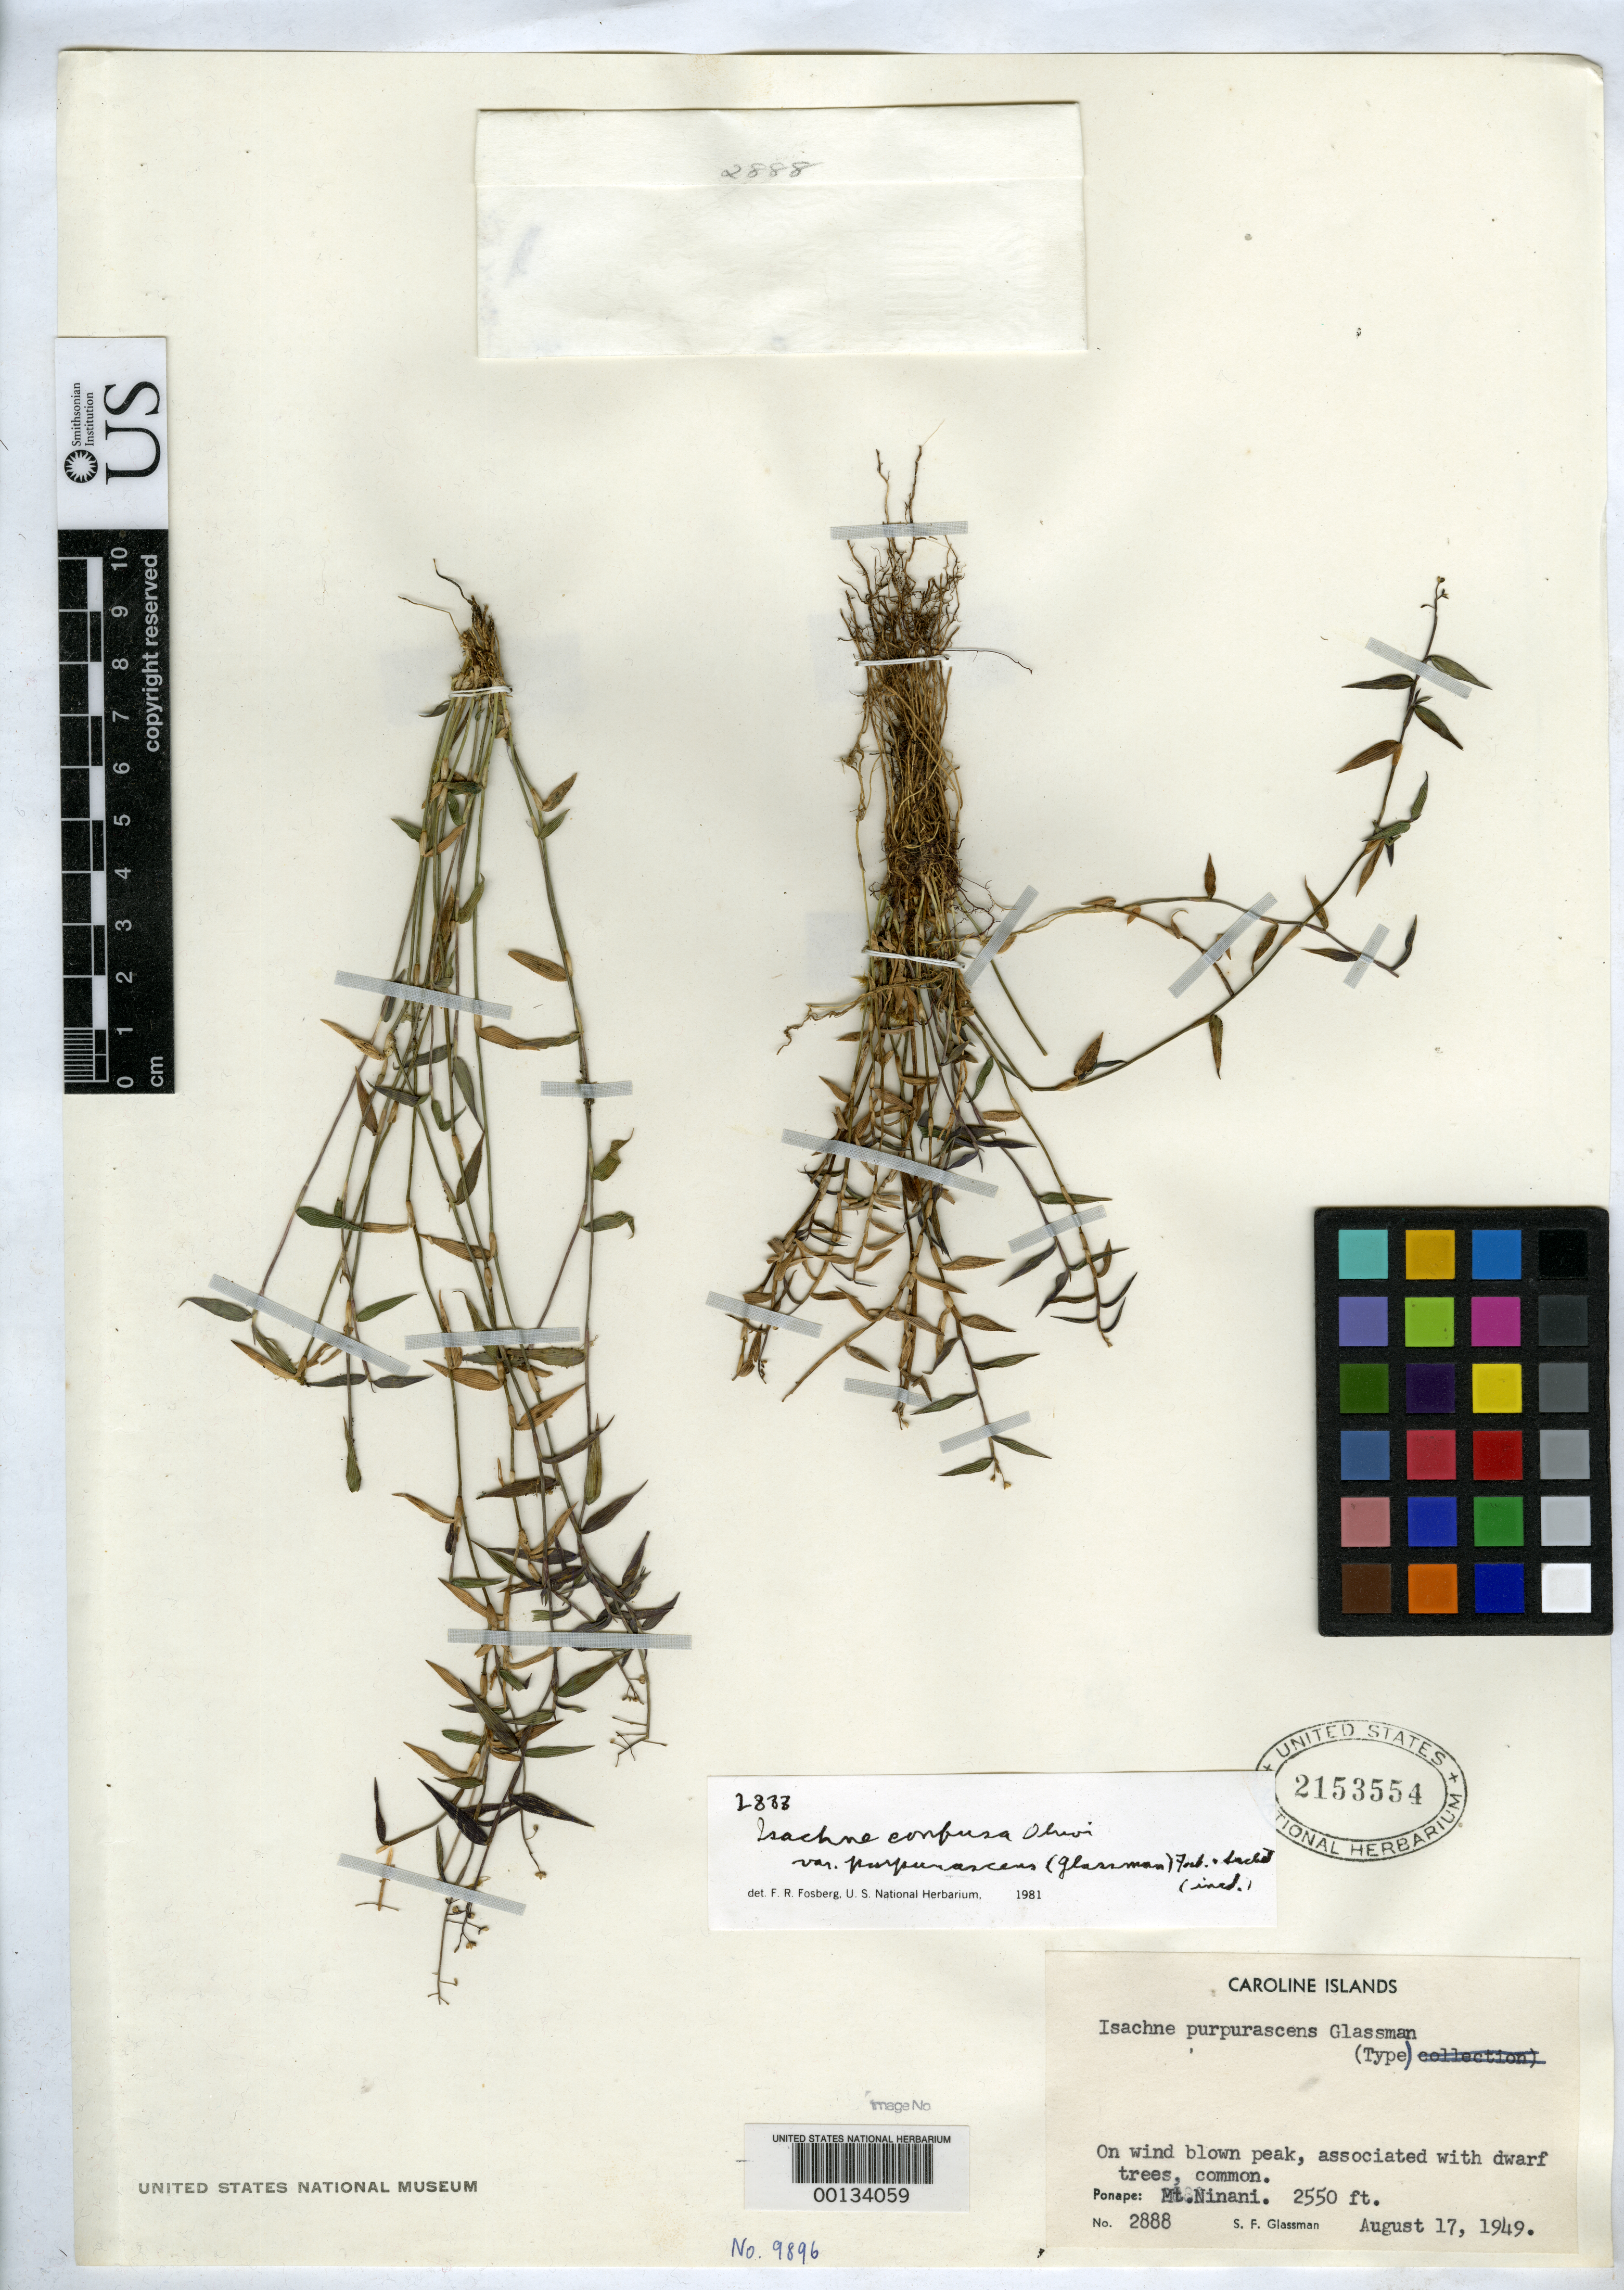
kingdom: Plantae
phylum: Tracheophyta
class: Liliopsida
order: Poales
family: Poaceae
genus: Isachne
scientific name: Isachne purpurascens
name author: Glassman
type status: Isotype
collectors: S. F. Glassman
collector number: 2888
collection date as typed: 17 Aug 1949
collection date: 1949-08-17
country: Micronesia, Federated States of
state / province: Pohnpei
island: Pohnpei [Ponape]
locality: Mt. Ninani, Ponape; alt. 2550 ft.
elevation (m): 777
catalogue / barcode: US 2153554